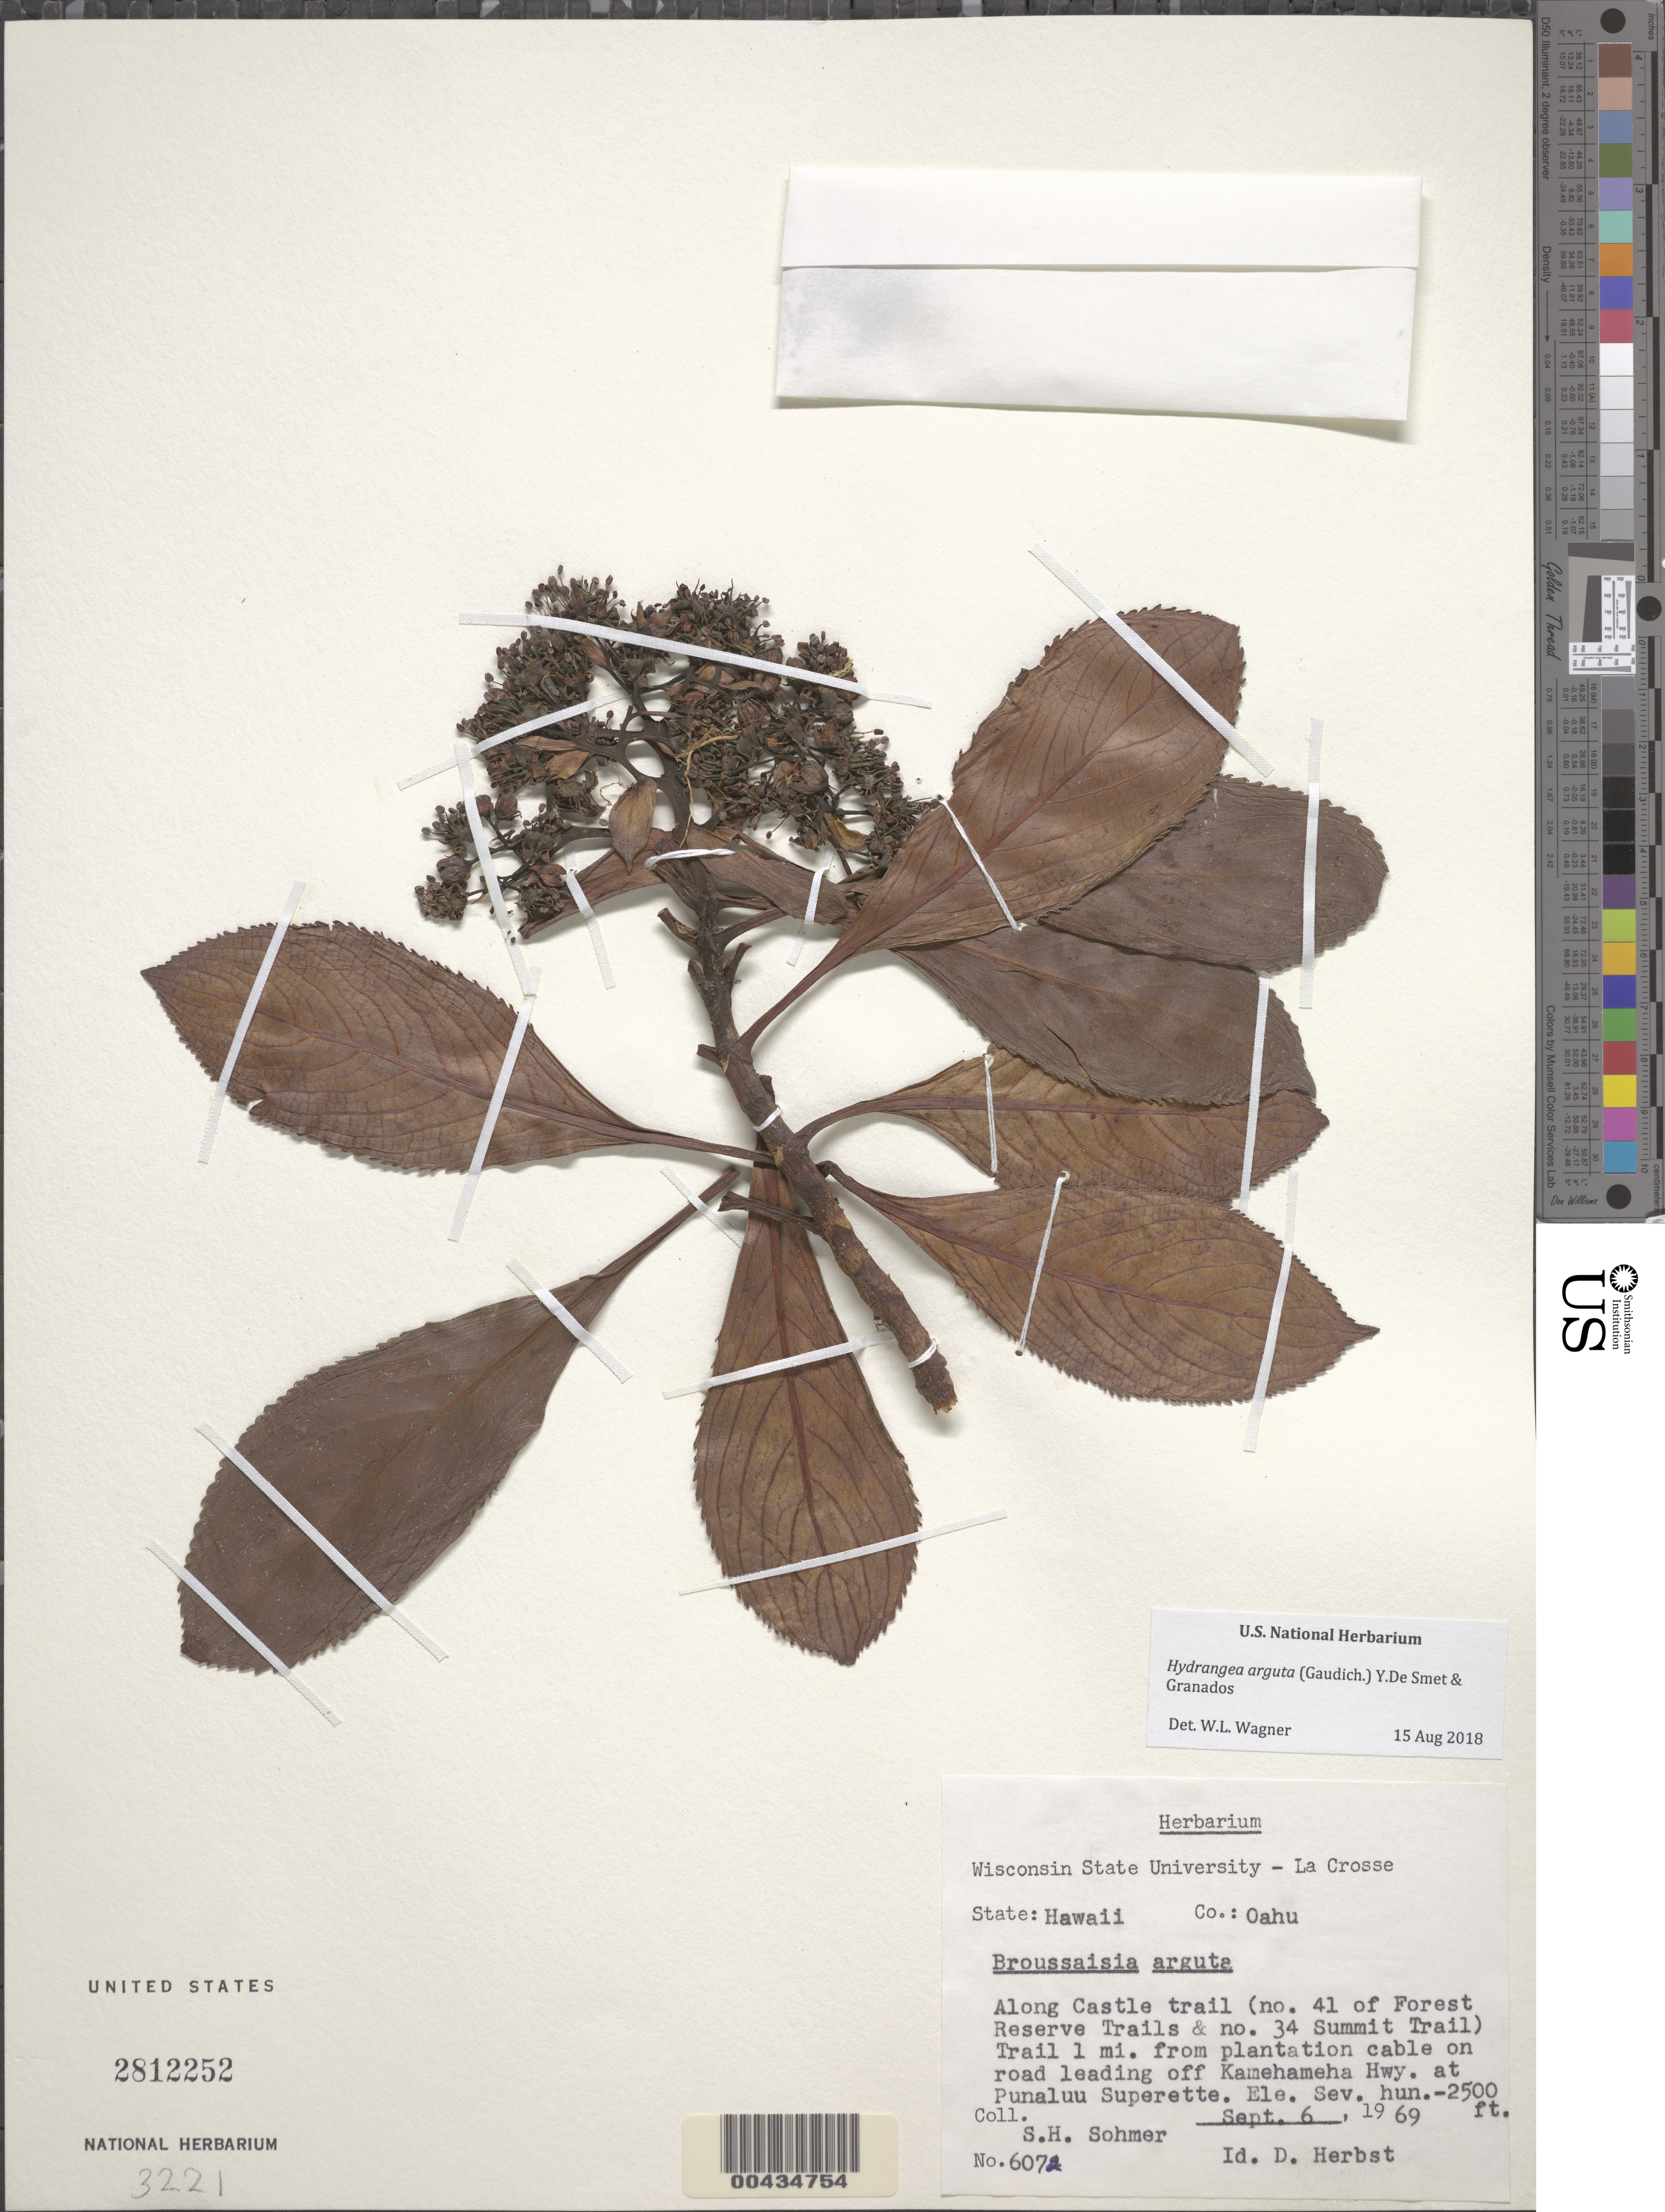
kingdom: Plantae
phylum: Tracheophyta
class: Magnoliopsida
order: Cornales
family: Hydrangeaceae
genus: Hydrangea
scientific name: Hydrangea arguta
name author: (Gaudich.) Y. De Smet & C. Granados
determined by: Wagner, W. L., (BOT), Smithsonian Institution - National Museum of Natural History (UNITED STATES)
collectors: S. H. Sohmer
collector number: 607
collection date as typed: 6 Sep 1969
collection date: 1969-09-06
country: United States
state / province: Hawaii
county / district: Honolulu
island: Oahu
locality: Castle trail (no. 41 of For. Res. Trails and no. 34 Summit Trail) 1 mi from rd.leading off Kamehaneha Hwy at Punaluu Superette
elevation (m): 213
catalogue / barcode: US 2812252